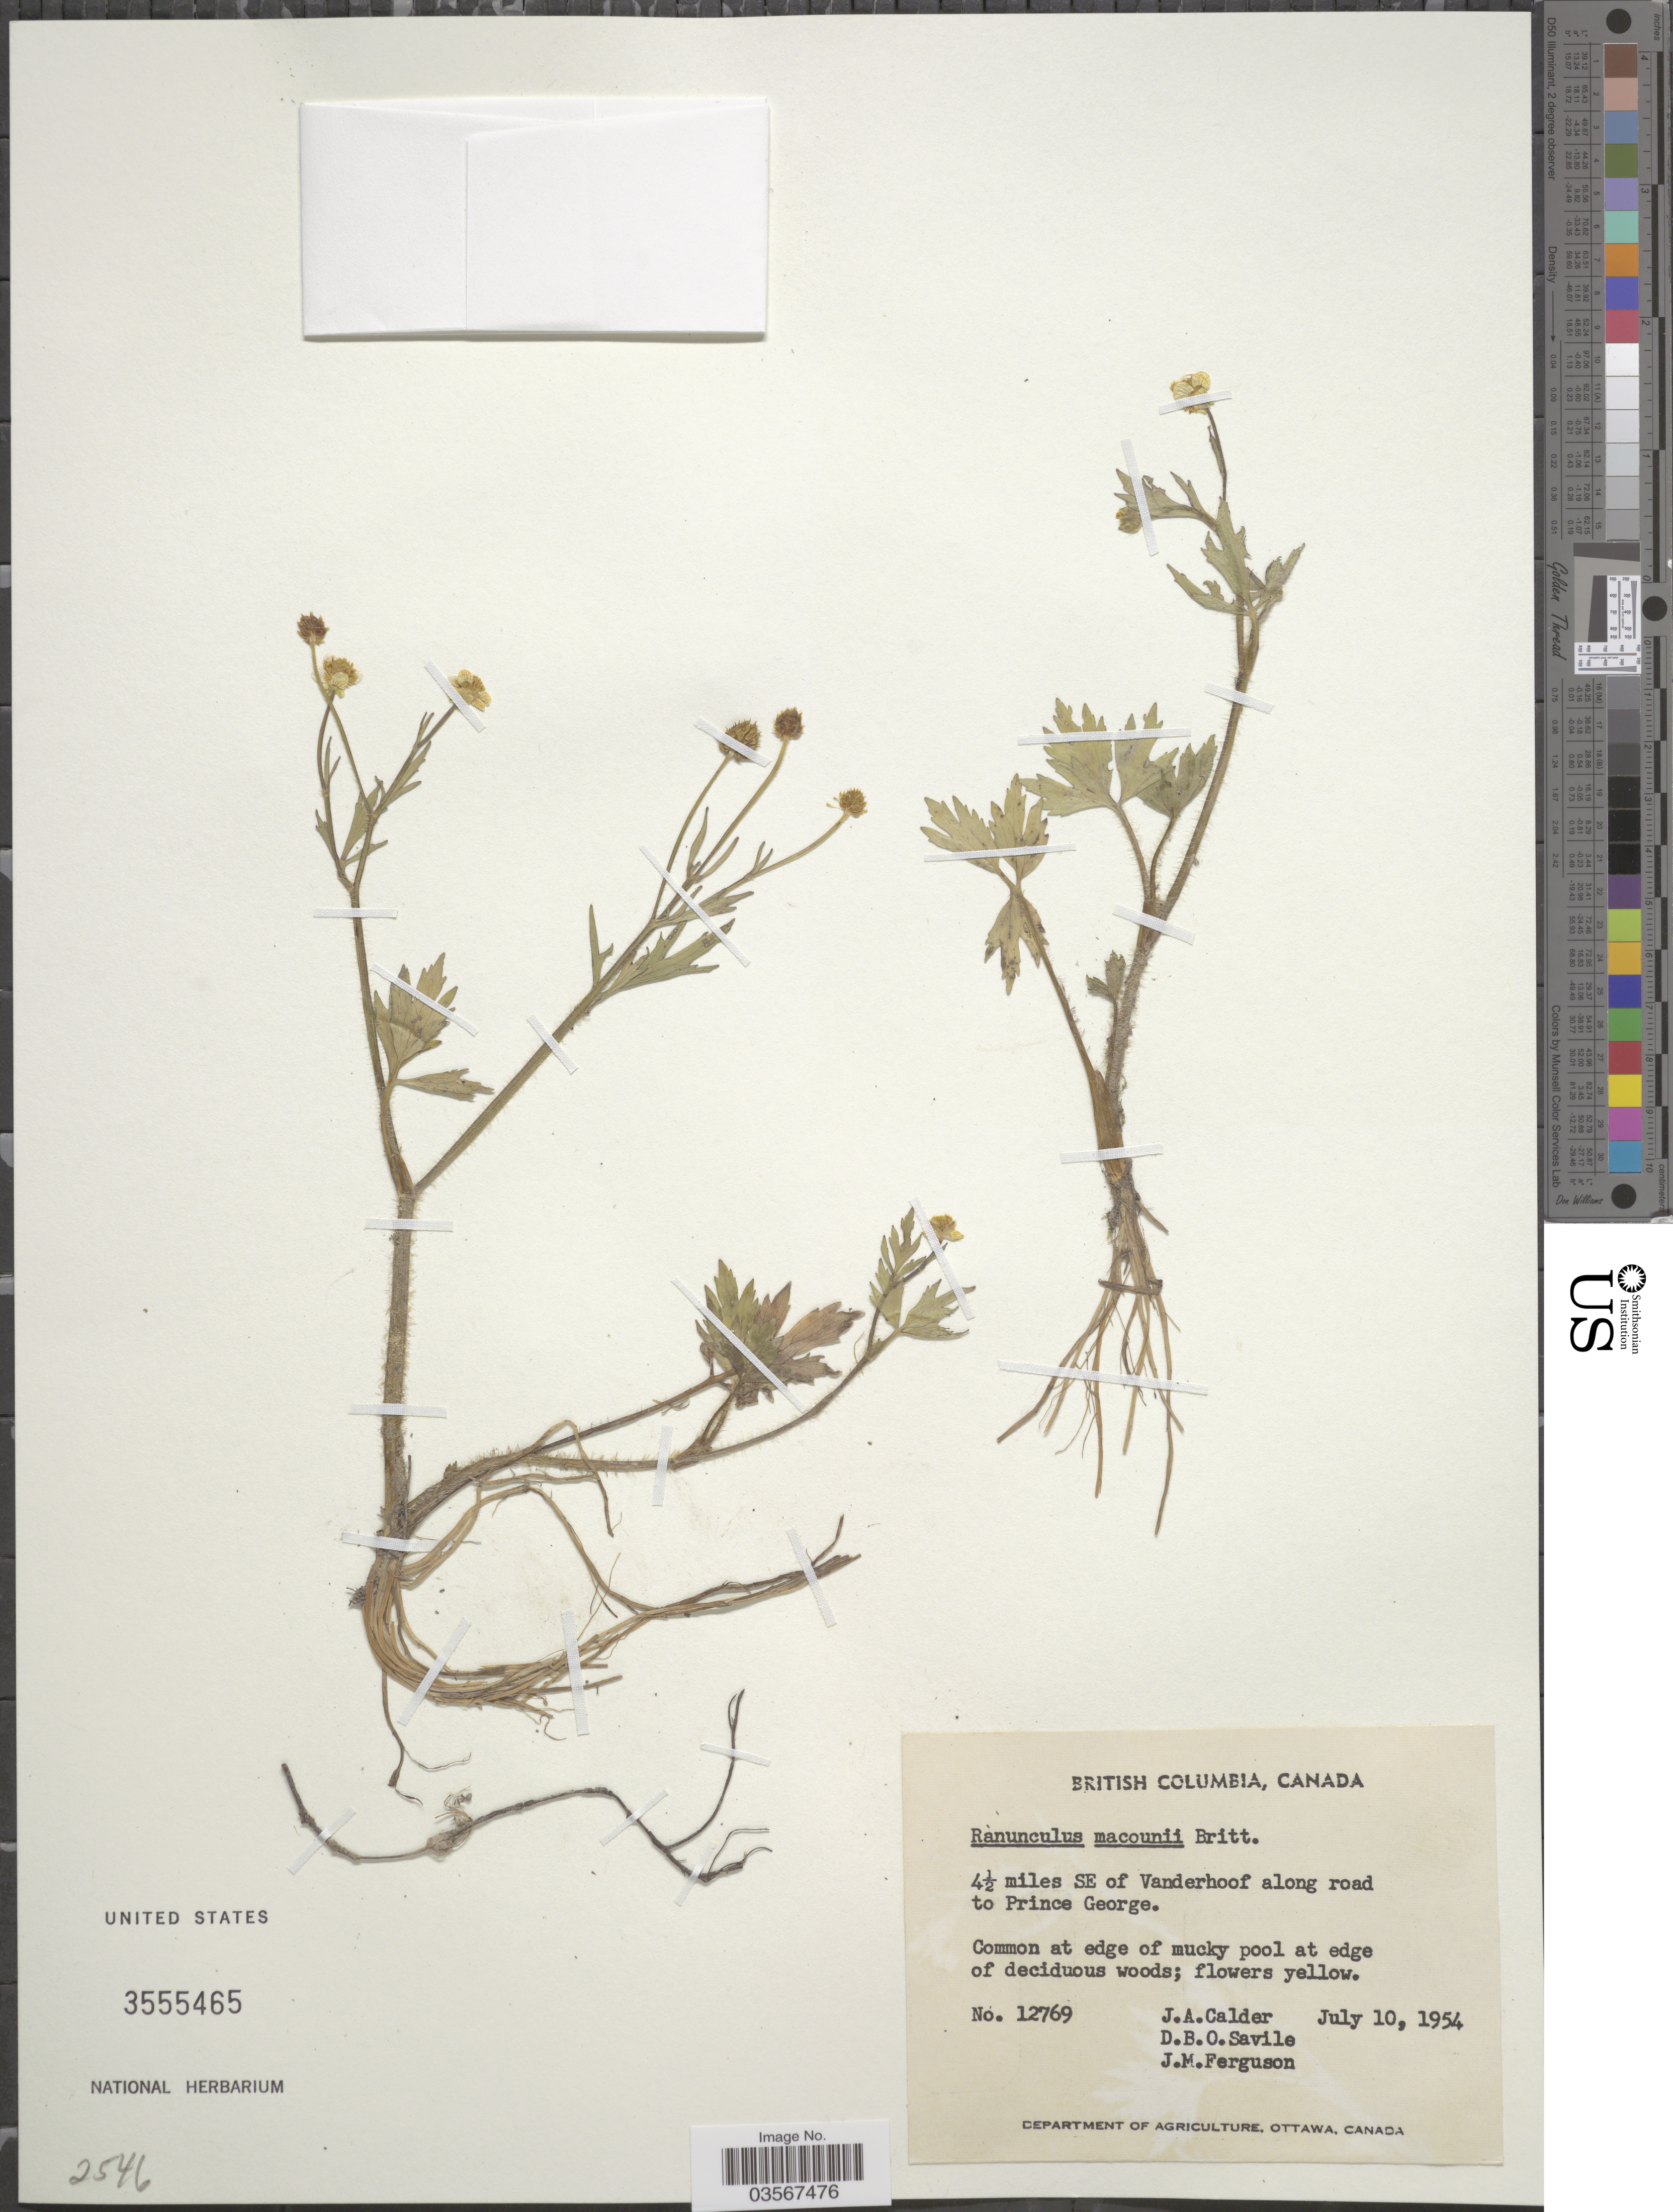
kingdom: Plantae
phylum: Tracheophyta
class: Magnoliopsida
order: Ranunculales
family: Ranunculaceae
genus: Ranunculus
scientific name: Ranunculus macounii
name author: Britton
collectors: J. A. Calder, D. Savile & J. M. Ferguson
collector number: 12769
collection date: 1954-07-10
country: Canada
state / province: British Columbia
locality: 4½ miles SE of Vanderhoof along road to Prince George.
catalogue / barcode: US 3555465